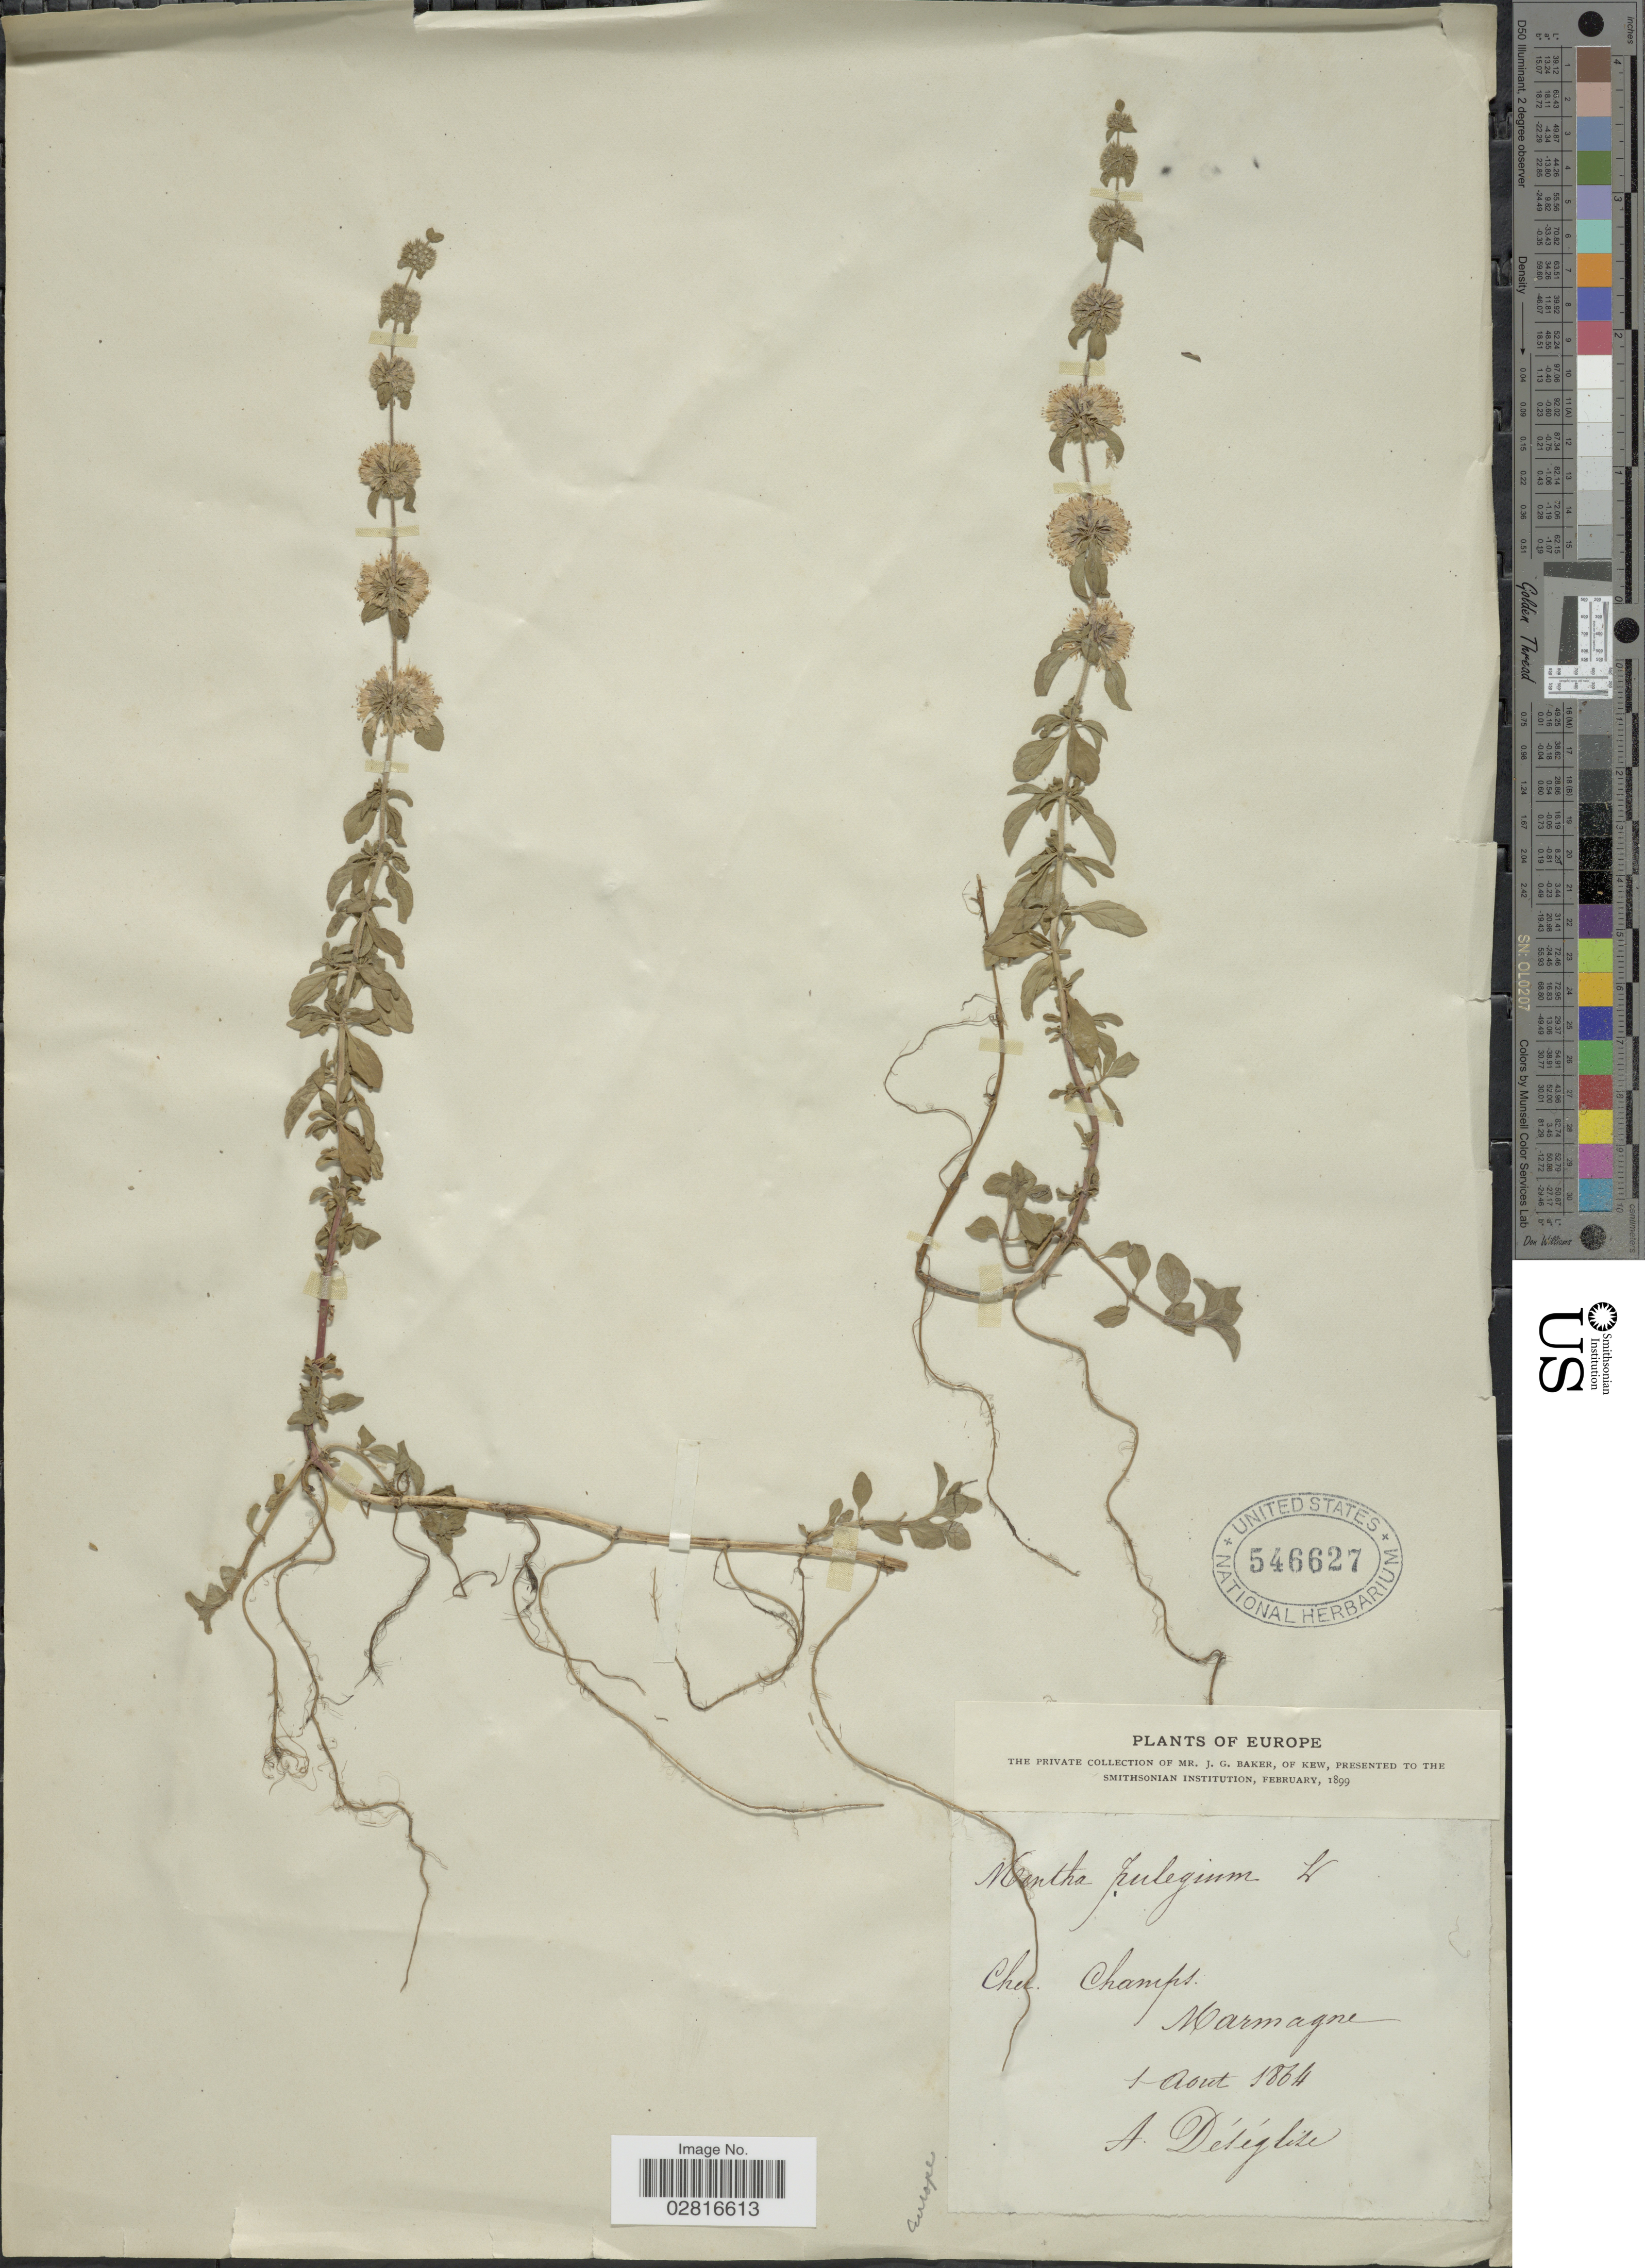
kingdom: Plantae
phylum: Tracheophyta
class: Magnoliopsida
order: Lamiales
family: Lamiaceae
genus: Mentha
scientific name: Mentha pulegium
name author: L.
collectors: A. Deseglise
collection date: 1864-08-01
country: France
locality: Cher [interpreted] Champs. Marmagne. Europe.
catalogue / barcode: US 546627